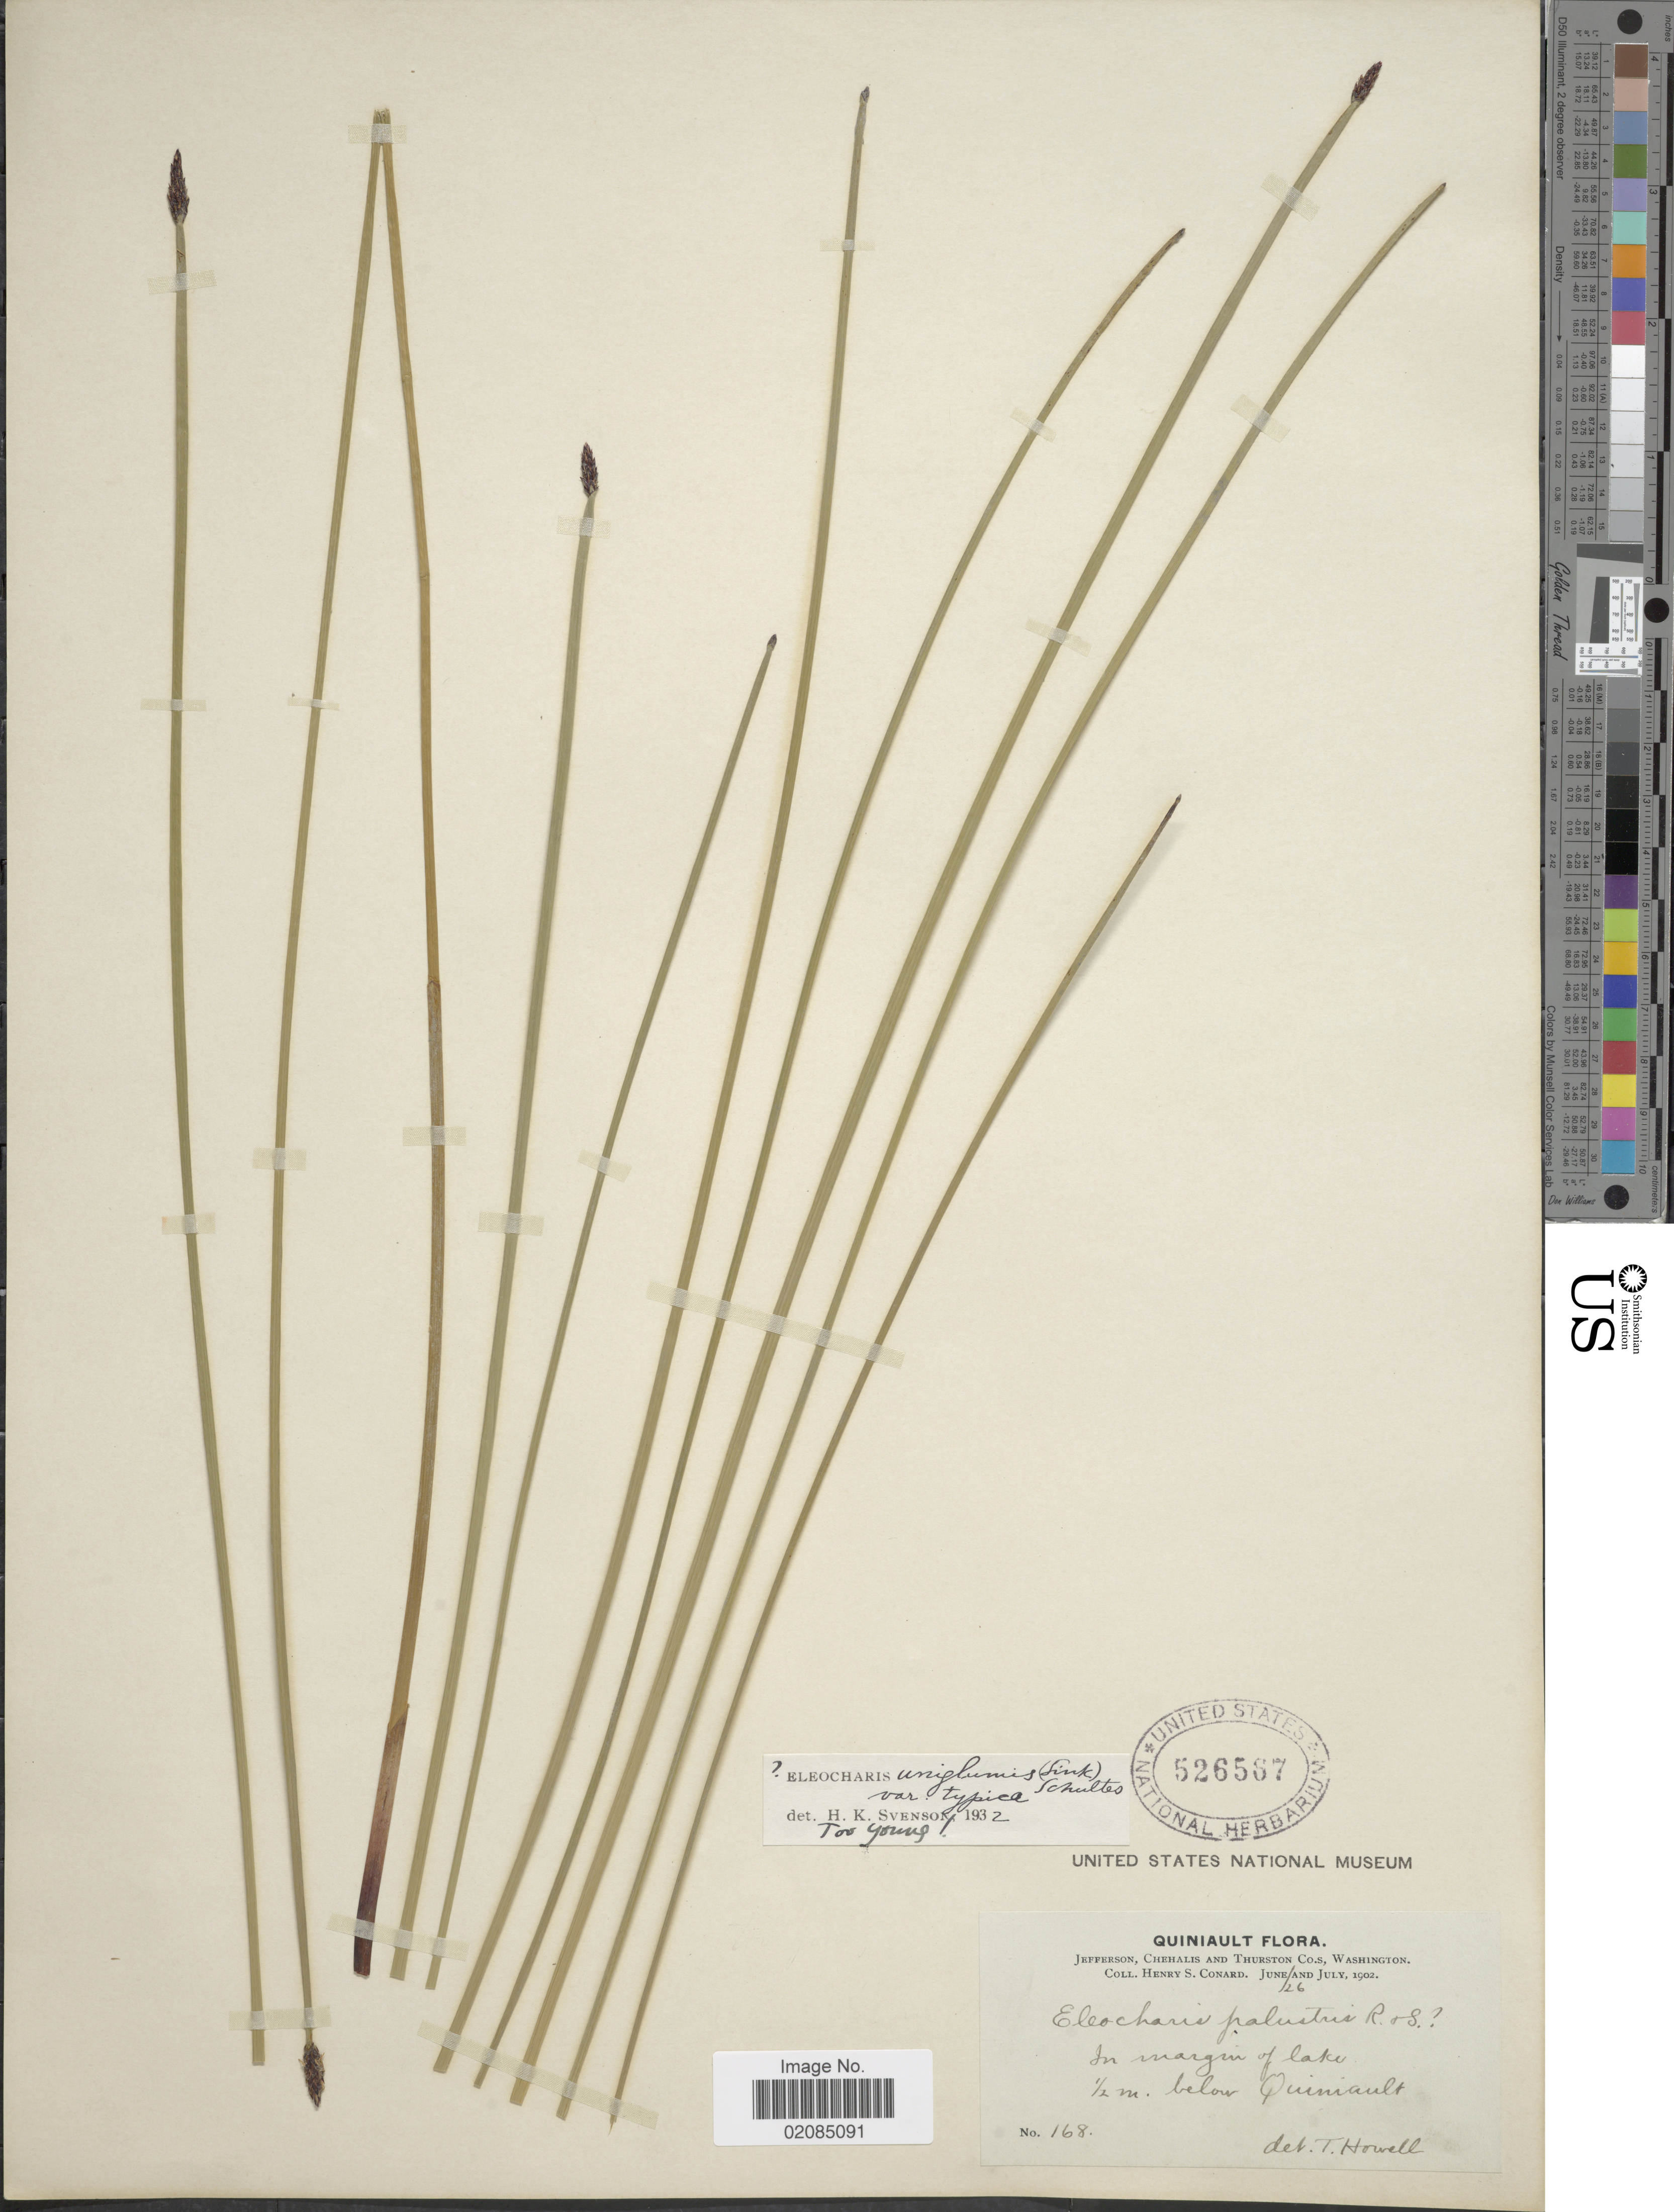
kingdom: Plantae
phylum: Tracheophyta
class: Liliopsida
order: Poales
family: Cyperaceae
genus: Eleocharis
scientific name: Eleocharis uniglumis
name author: (Link) Schult.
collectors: H. S. Conard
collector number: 168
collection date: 1902-06-26/1902-07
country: United States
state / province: Washington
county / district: Thurston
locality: Quiniault, Jefferson, Chehalis and Thurston Co.s, in margin of lake, 1/2 m. below Quiniault.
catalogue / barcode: US 526567